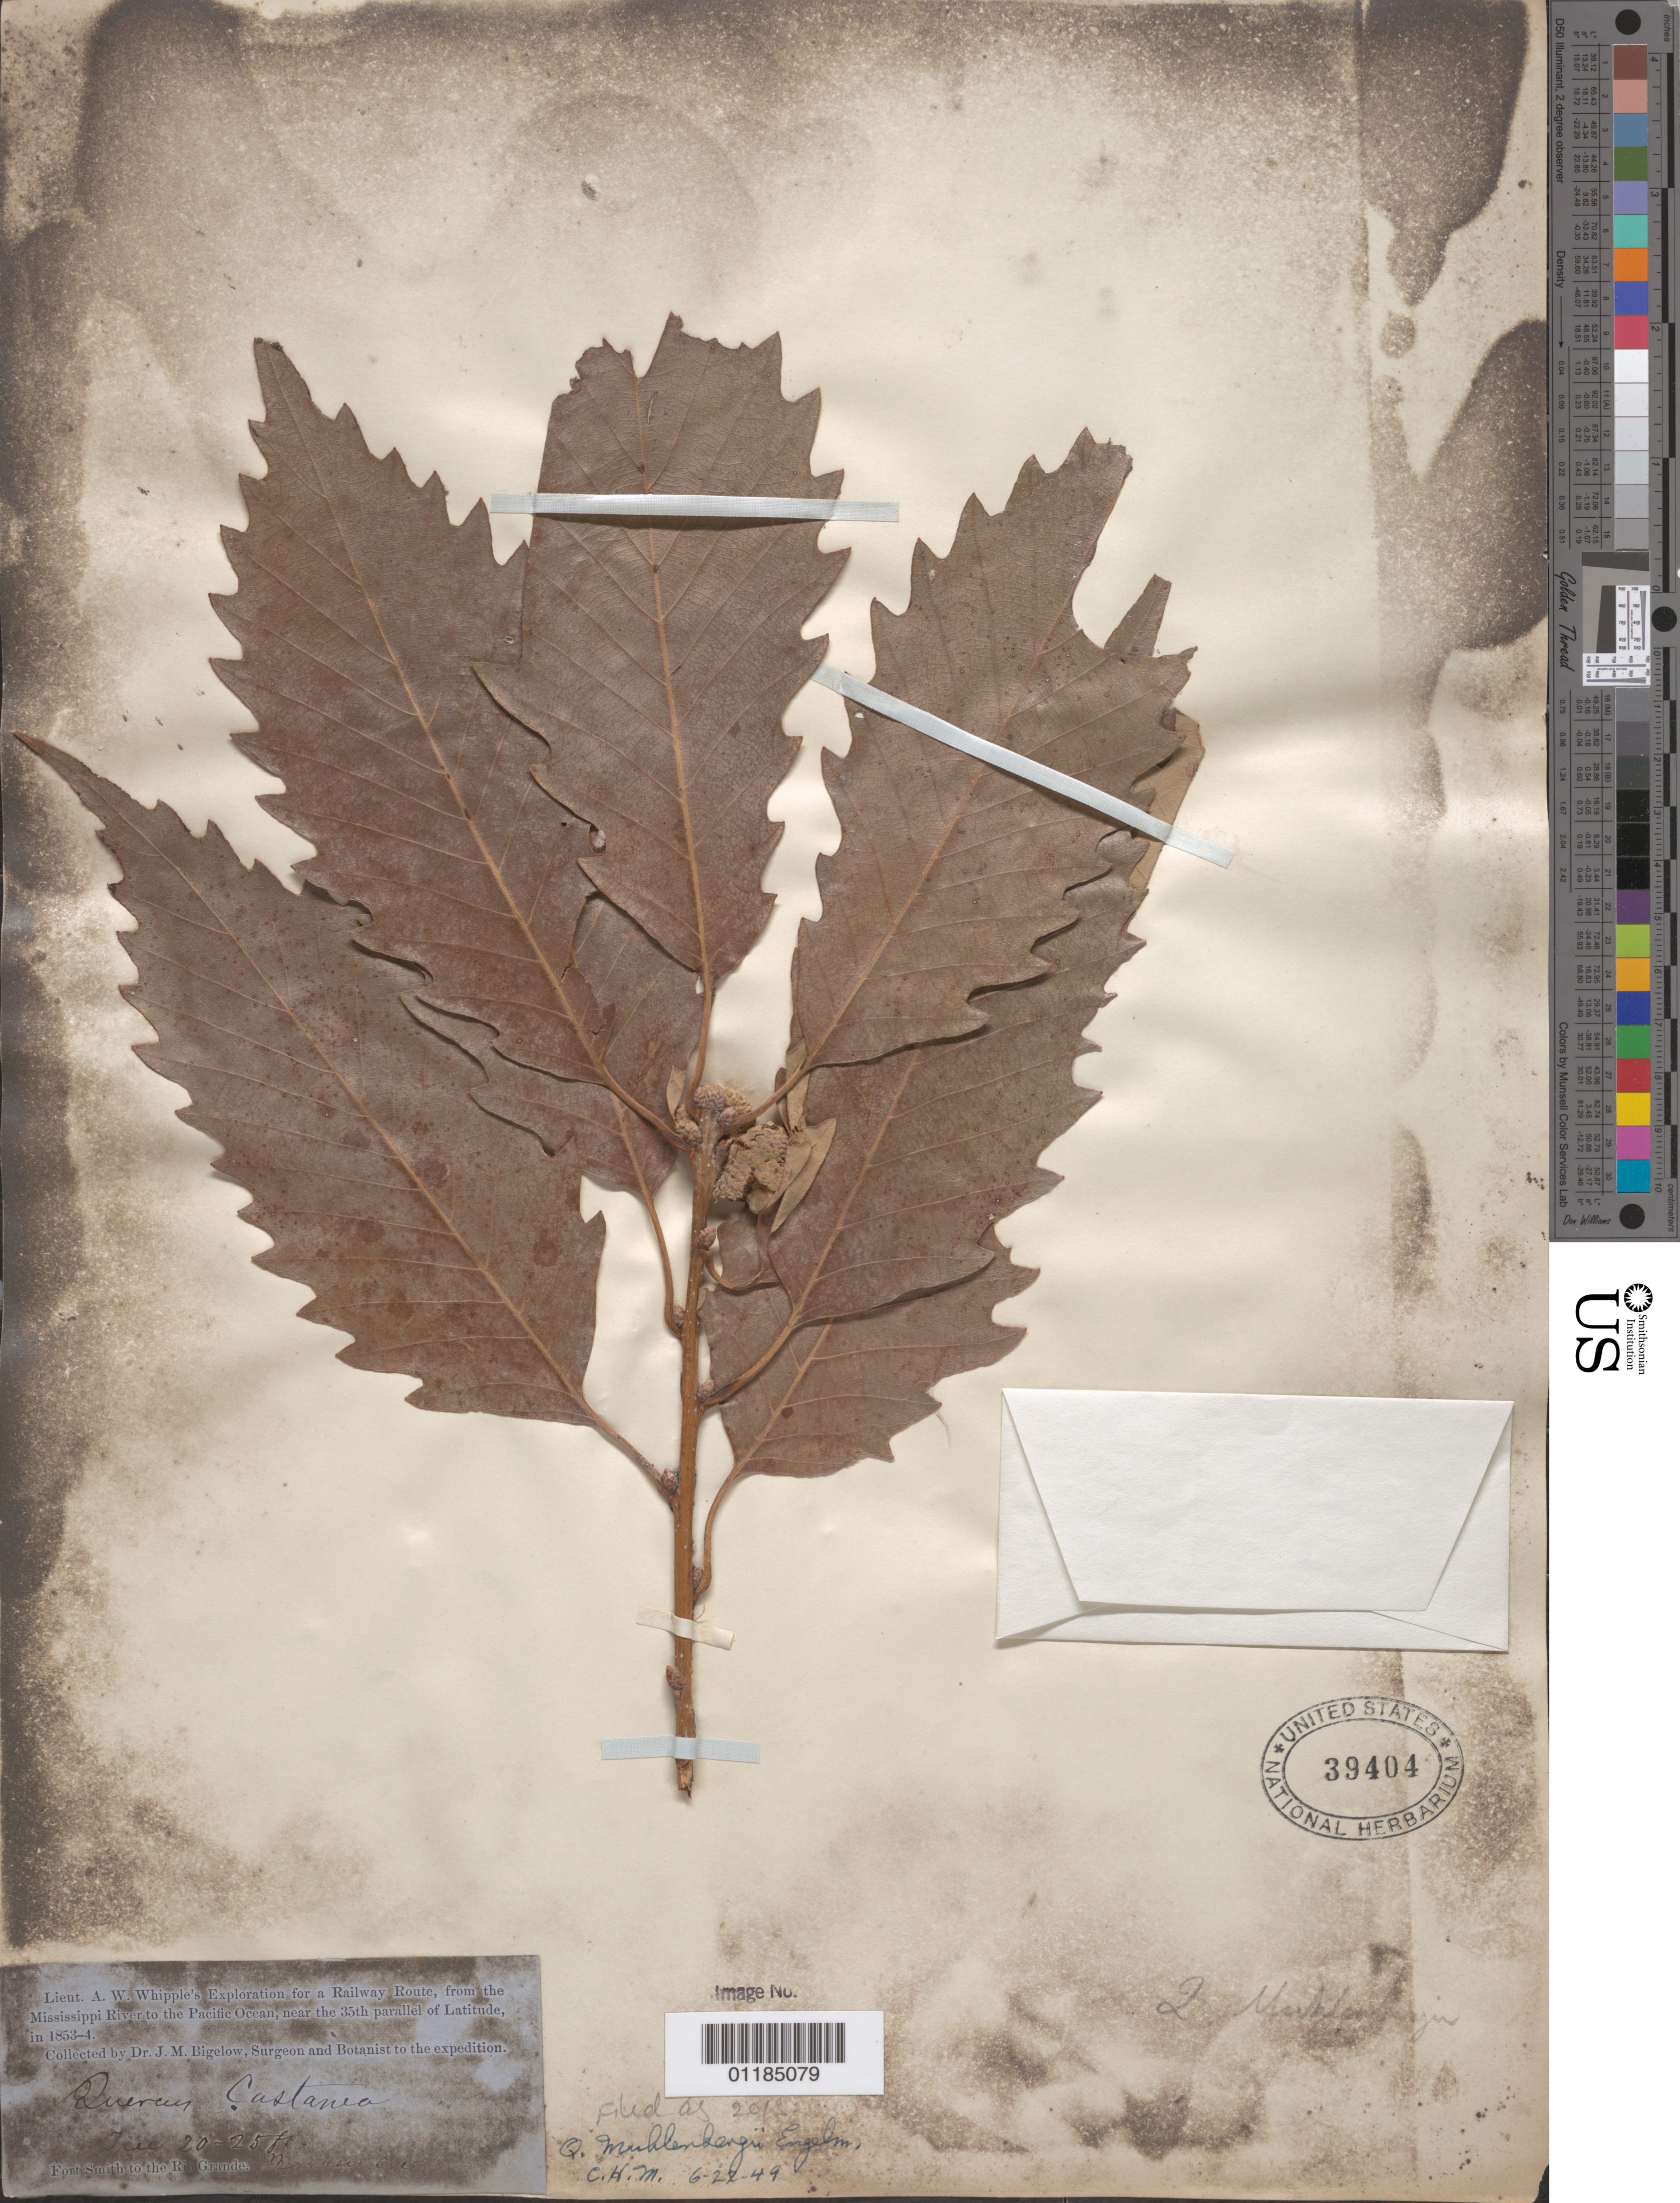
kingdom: Plantae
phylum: Tracheophyta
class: Magnoliopsida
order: Fagales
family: Fagaceae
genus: Quercus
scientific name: Quercus muehlenbergii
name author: Engelm.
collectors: J. M. Bigelow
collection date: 1853/1854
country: United States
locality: Fort Smith to the Rio Grande.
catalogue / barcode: US 39404